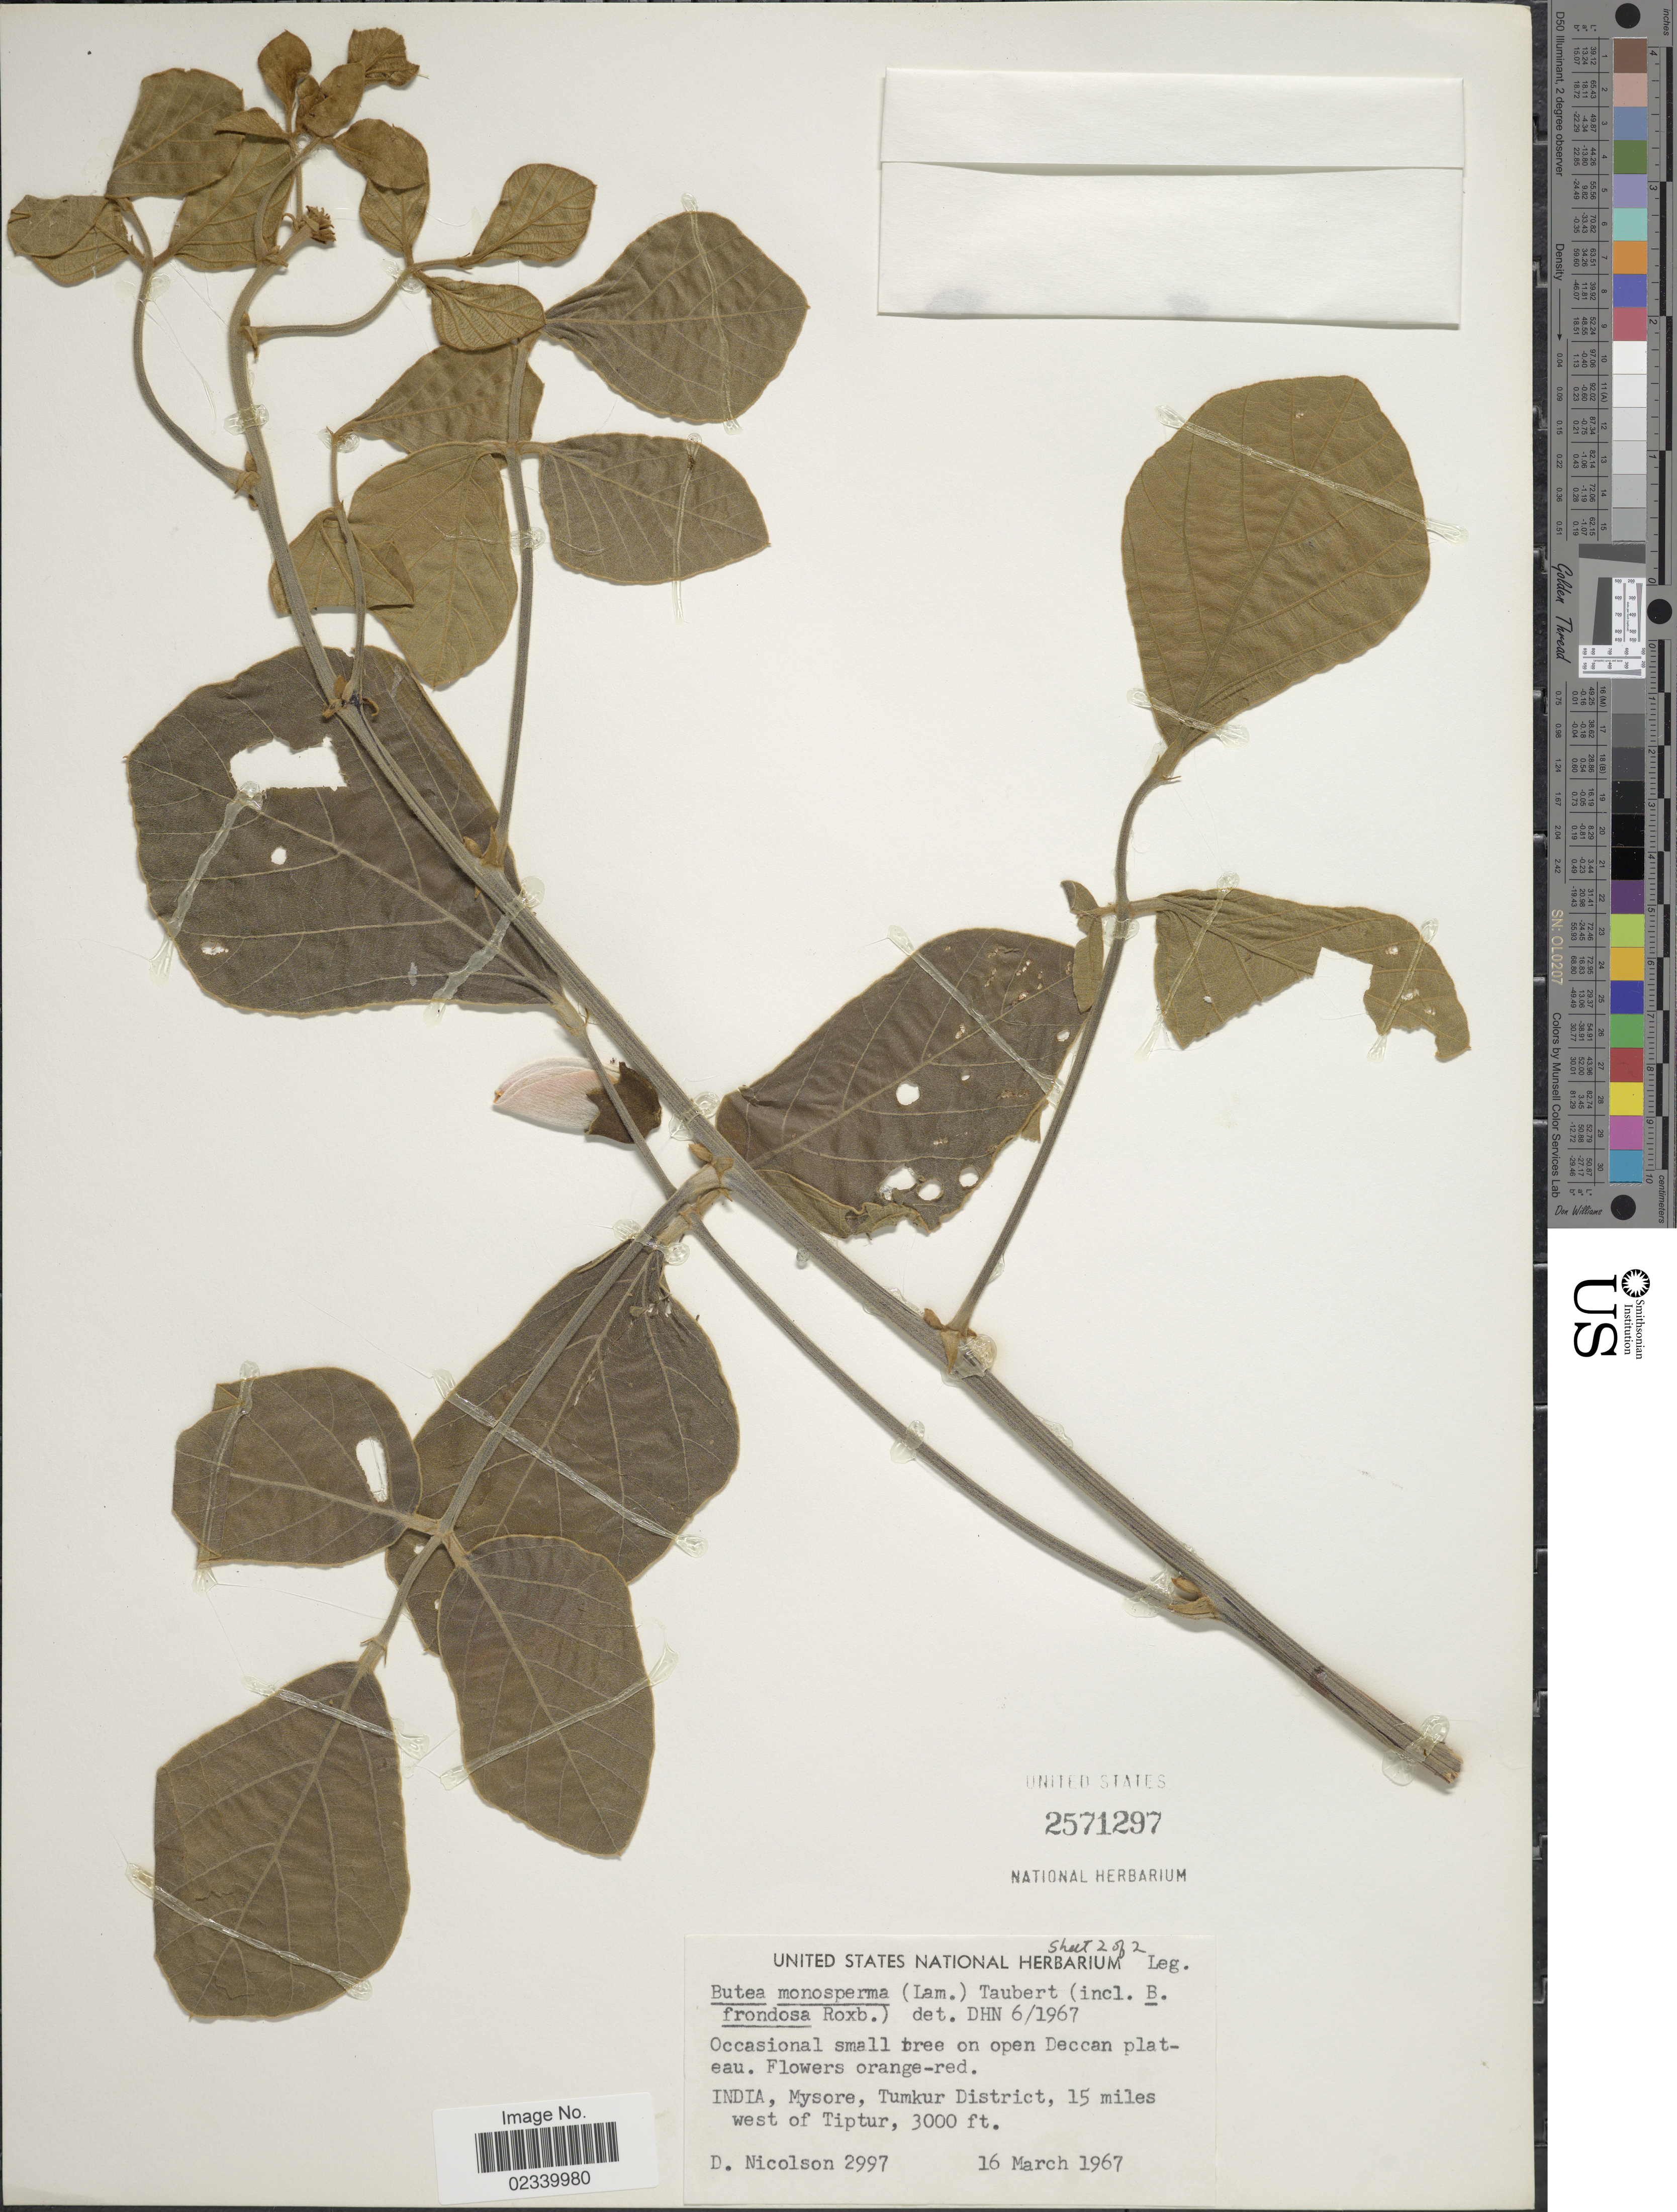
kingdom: Plantae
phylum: Tracheophyta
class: Magnoliopsida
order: Fabales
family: Fabaceae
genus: Butea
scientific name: Butea monosperma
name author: (Lam.) Taub.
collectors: D. H. Nicolson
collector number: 2997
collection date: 1967-03-16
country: India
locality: Mysore, Tumkur District, 15 miles west of Tiptur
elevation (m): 914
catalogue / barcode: US 2571297